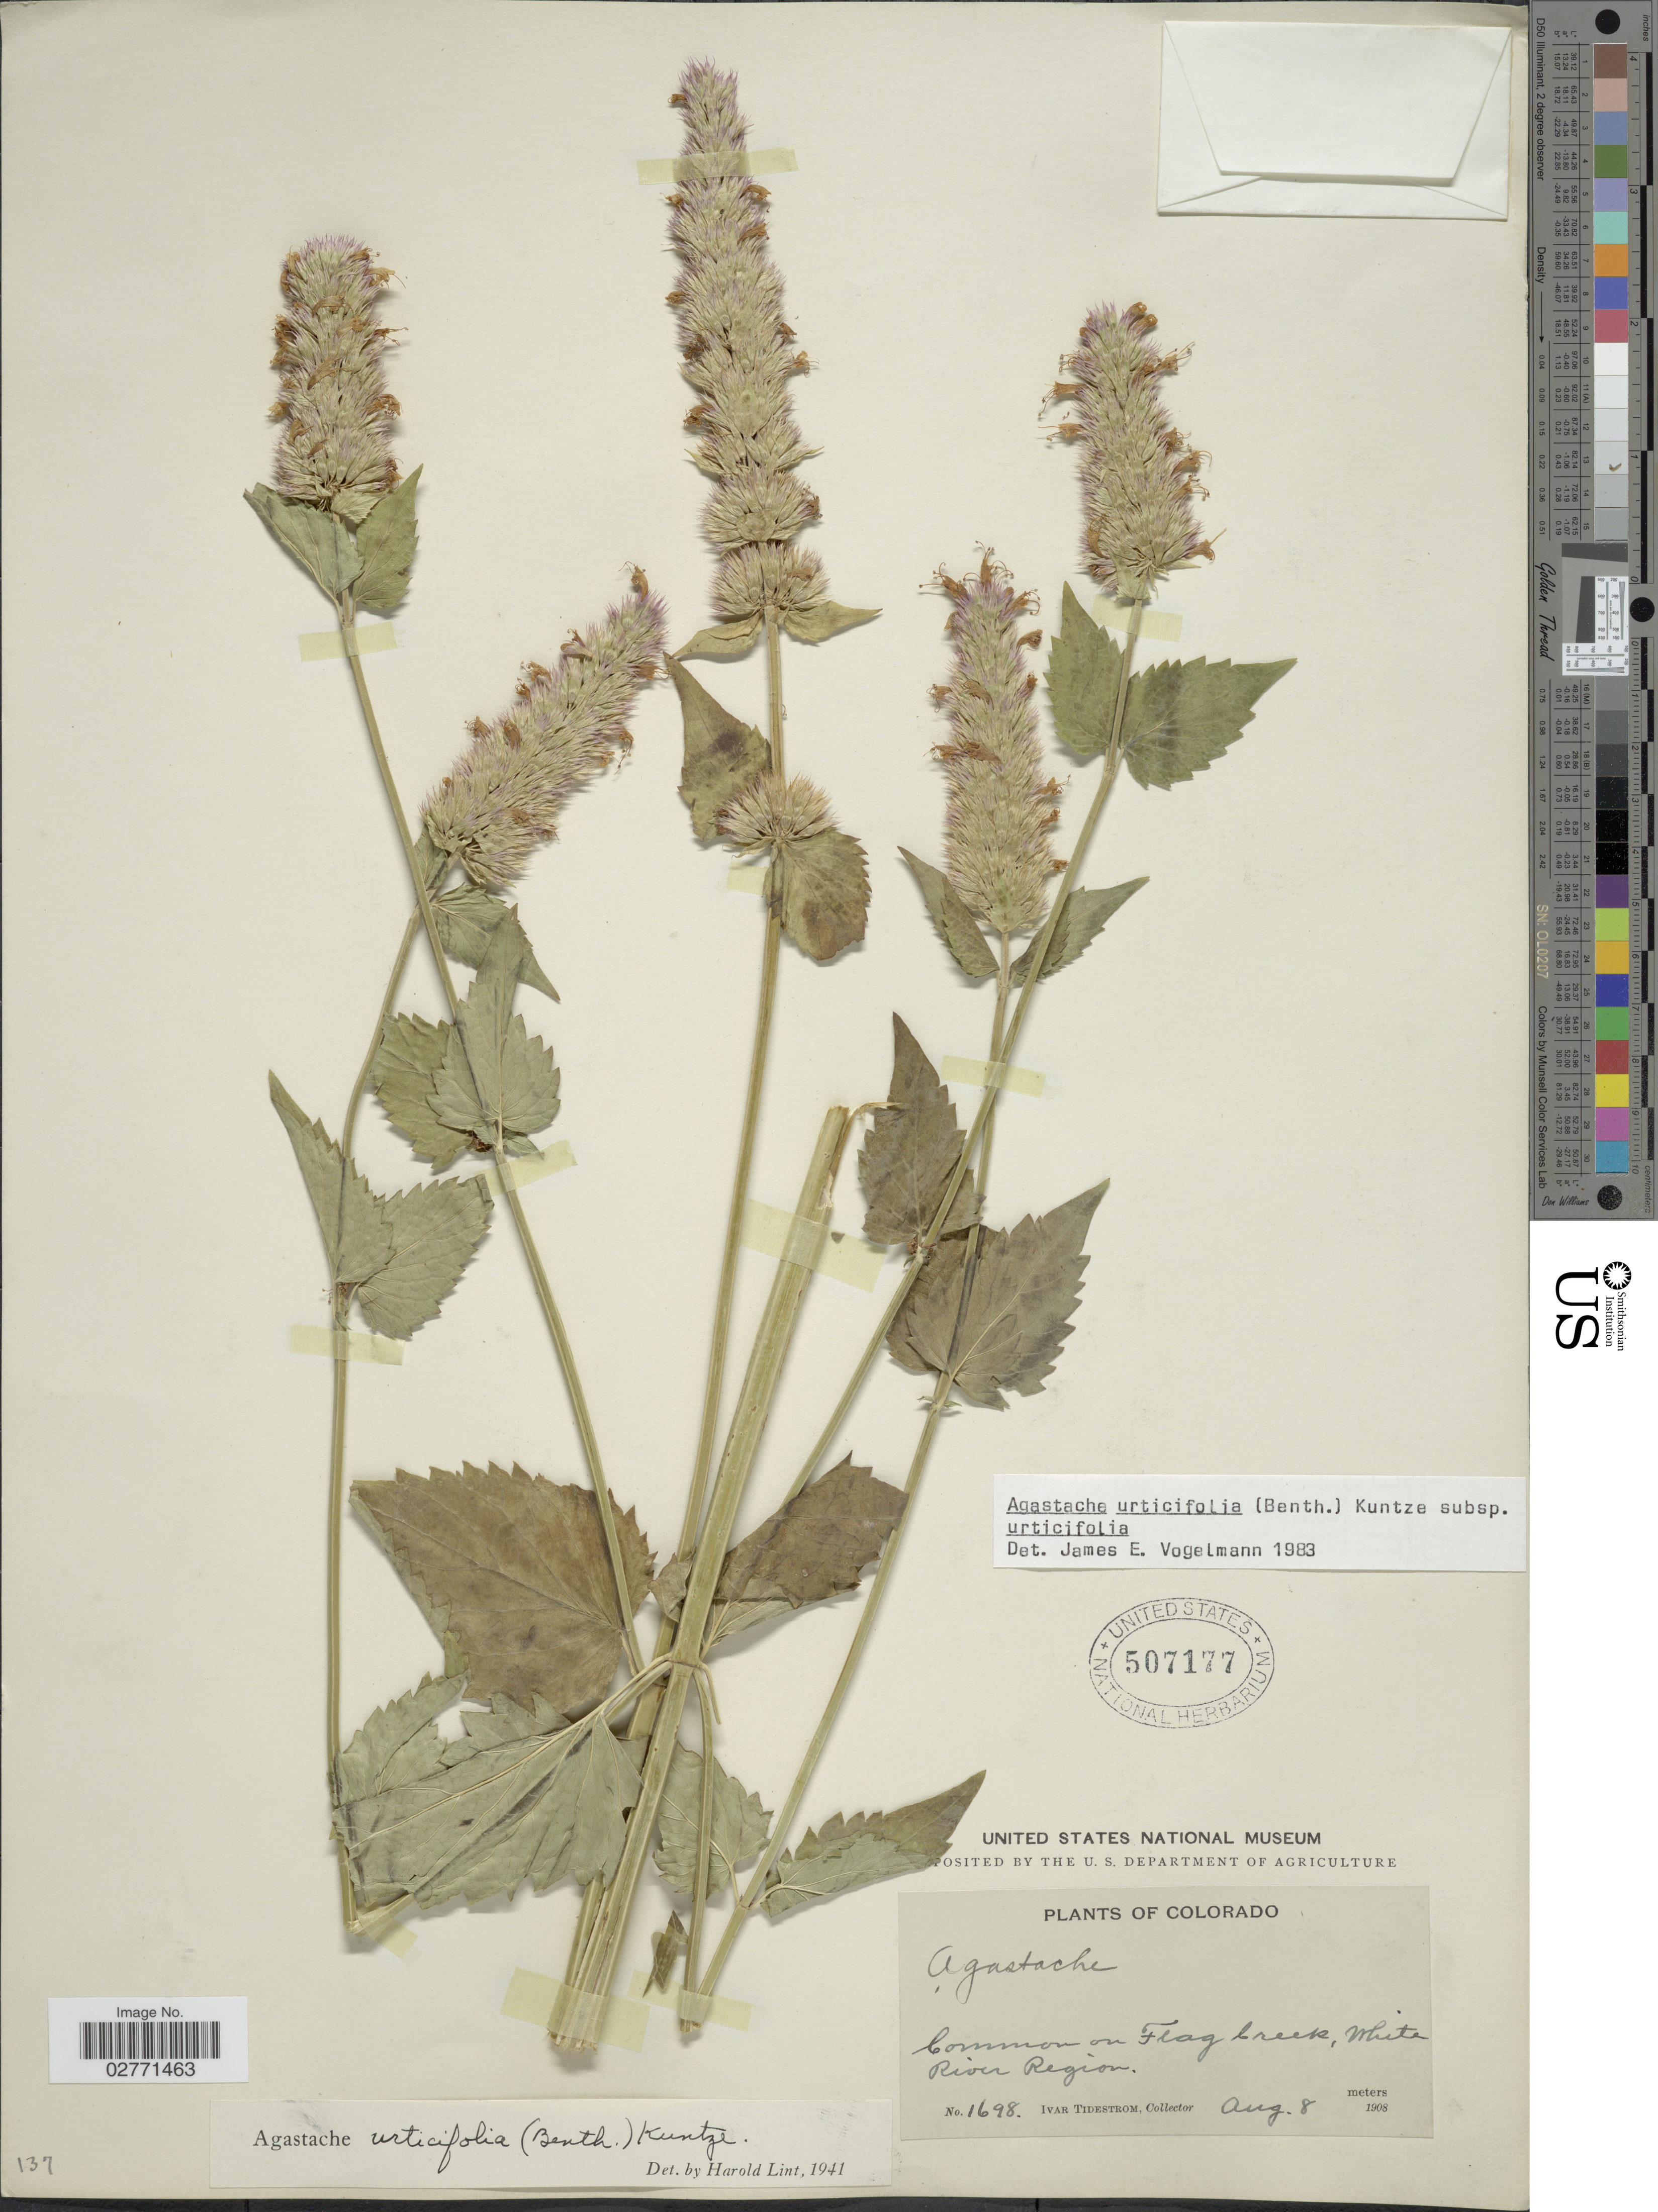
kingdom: Plantae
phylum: Tracheophyta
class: Magnoliopsida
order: Lamiales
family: Lamiaceae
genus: Agastache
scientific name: Agastache urticifolia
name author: (Benth.) Kuntze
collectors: I. F. Tidestrom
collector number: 1698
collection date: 1908-08-08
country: United States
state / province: Colorado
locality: Flag Creek, White River Region.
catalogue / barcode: US 507177